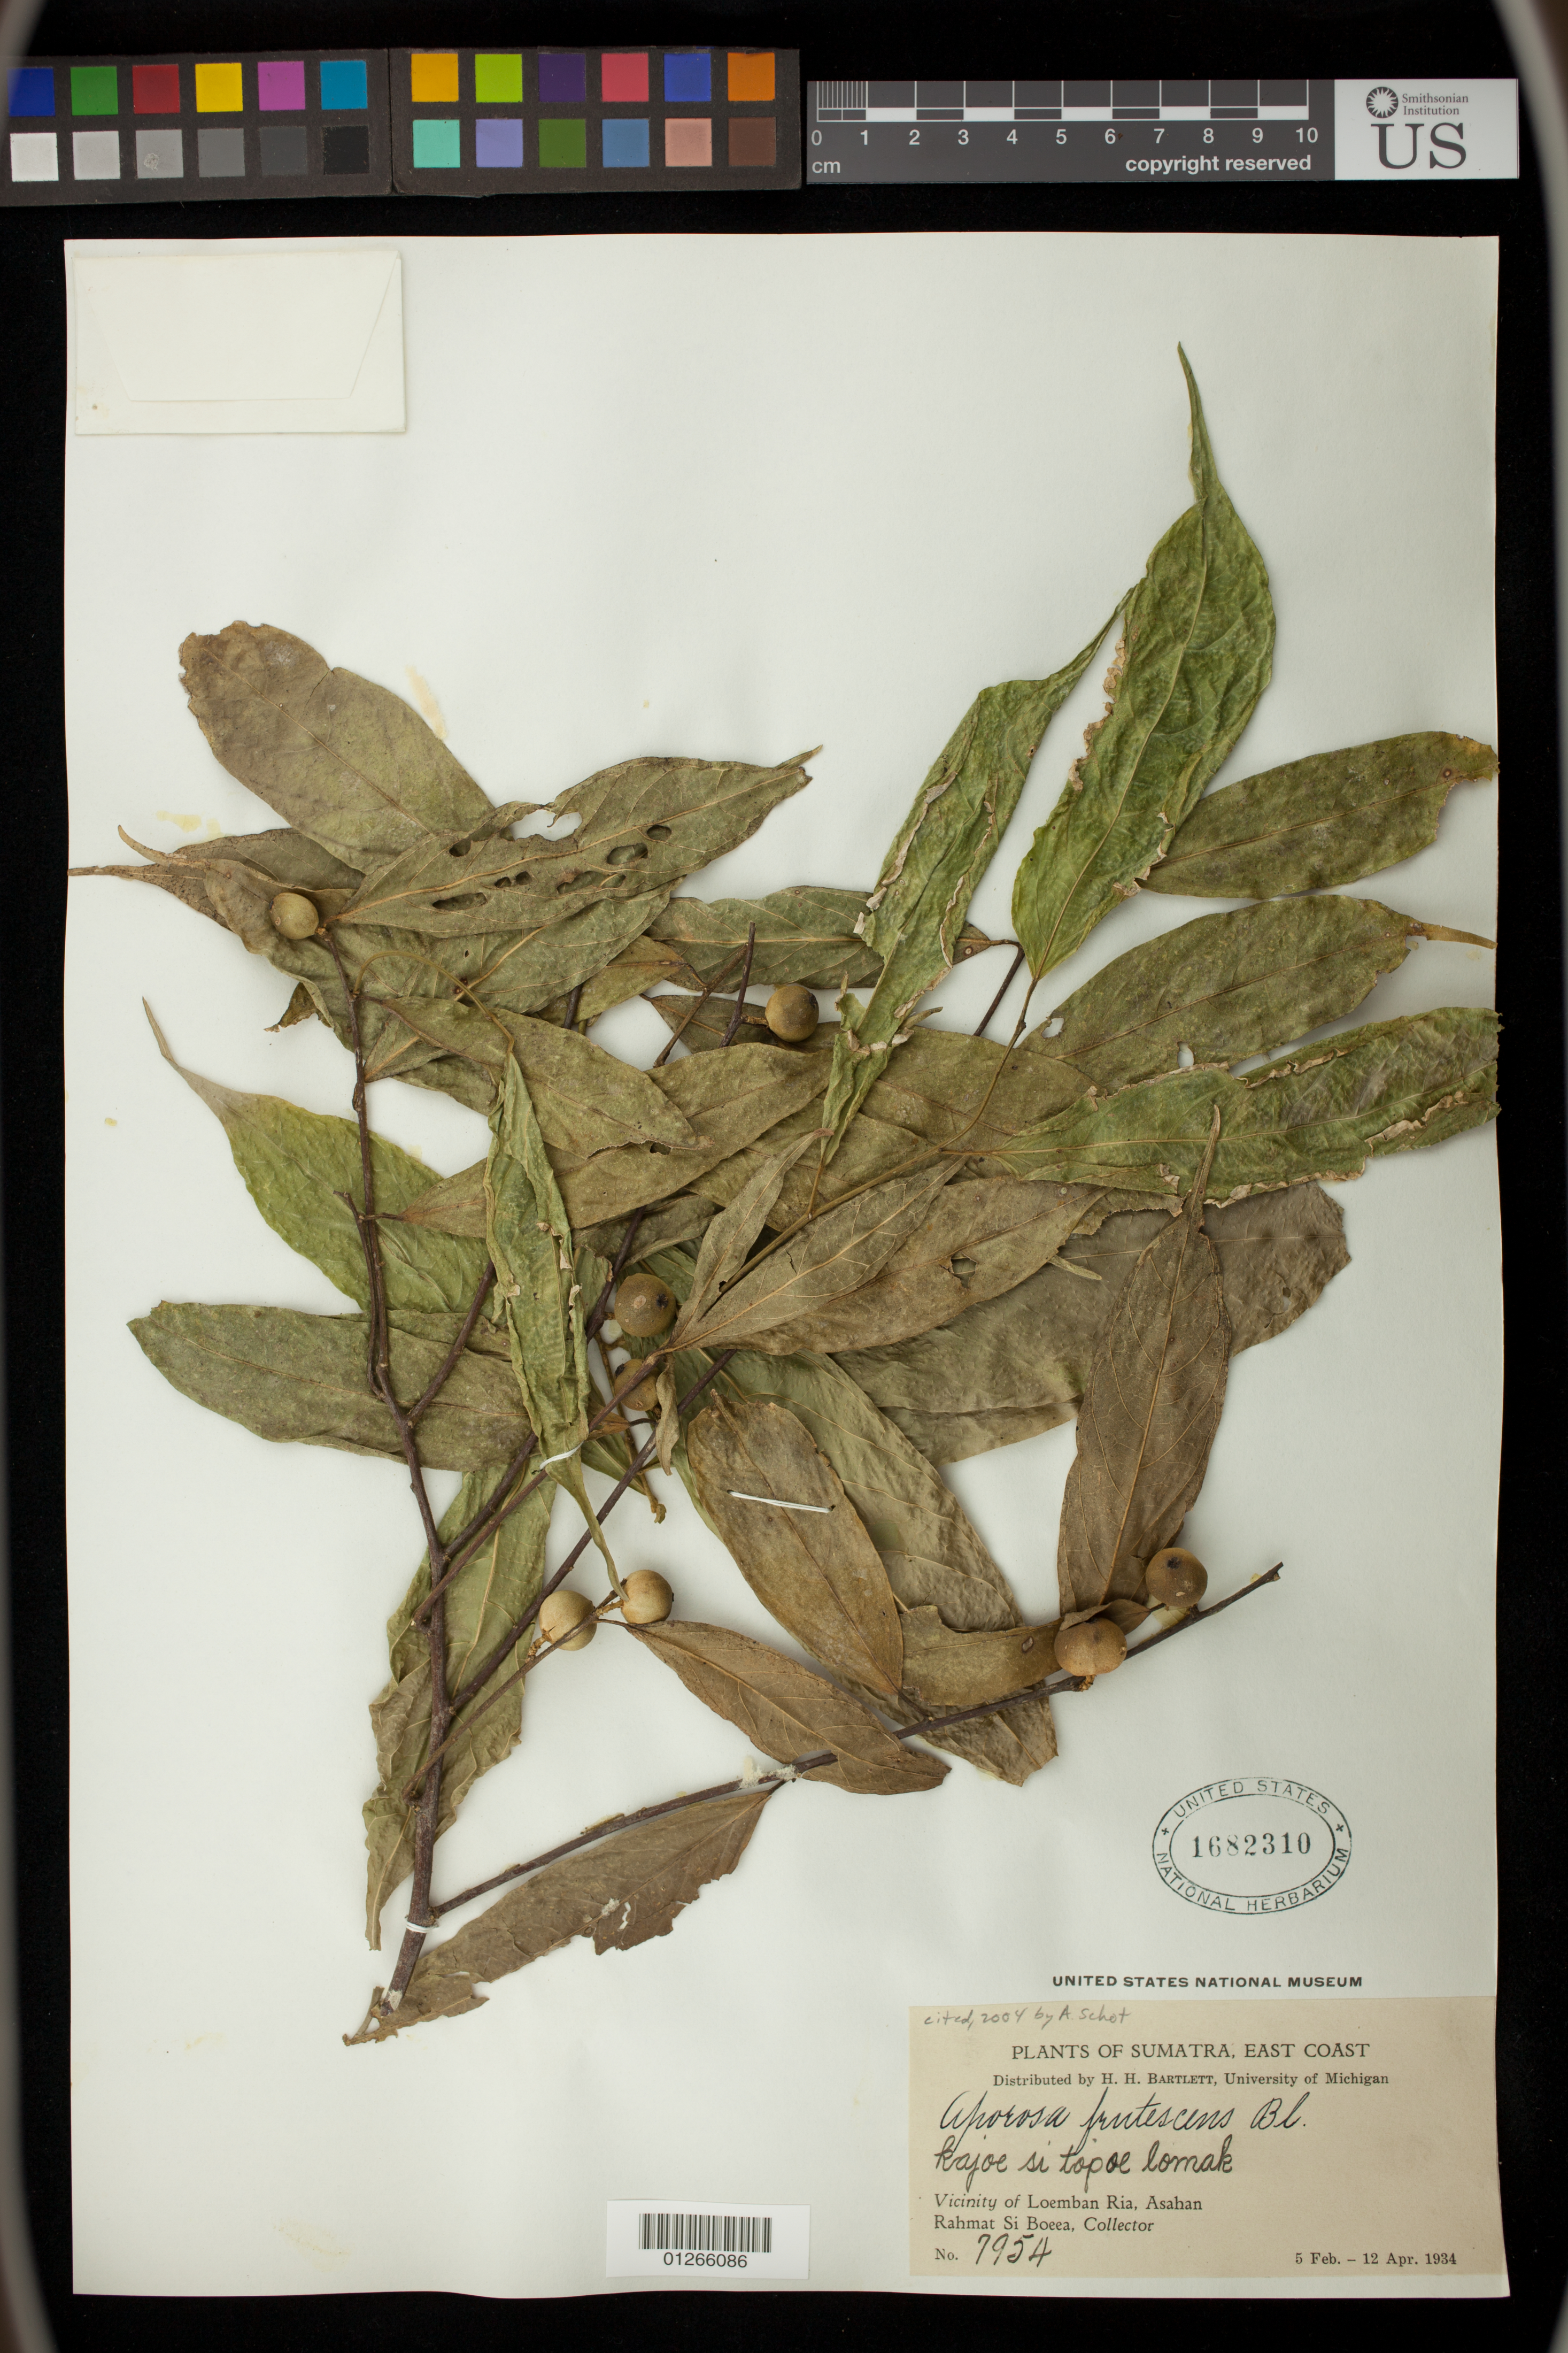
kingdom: Plantae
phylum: Tracheophyta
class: Magnoliopsida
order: Malpighiales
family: Phyllanthaceae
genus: Aporosa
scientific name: Aporosa frutescens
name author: Blume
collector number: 7954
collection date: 1934-02-05/1934-04-12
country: Indonesia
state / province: Sumatra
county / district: Lampung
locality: Sumatra, East Coast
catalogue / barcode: US 1682310